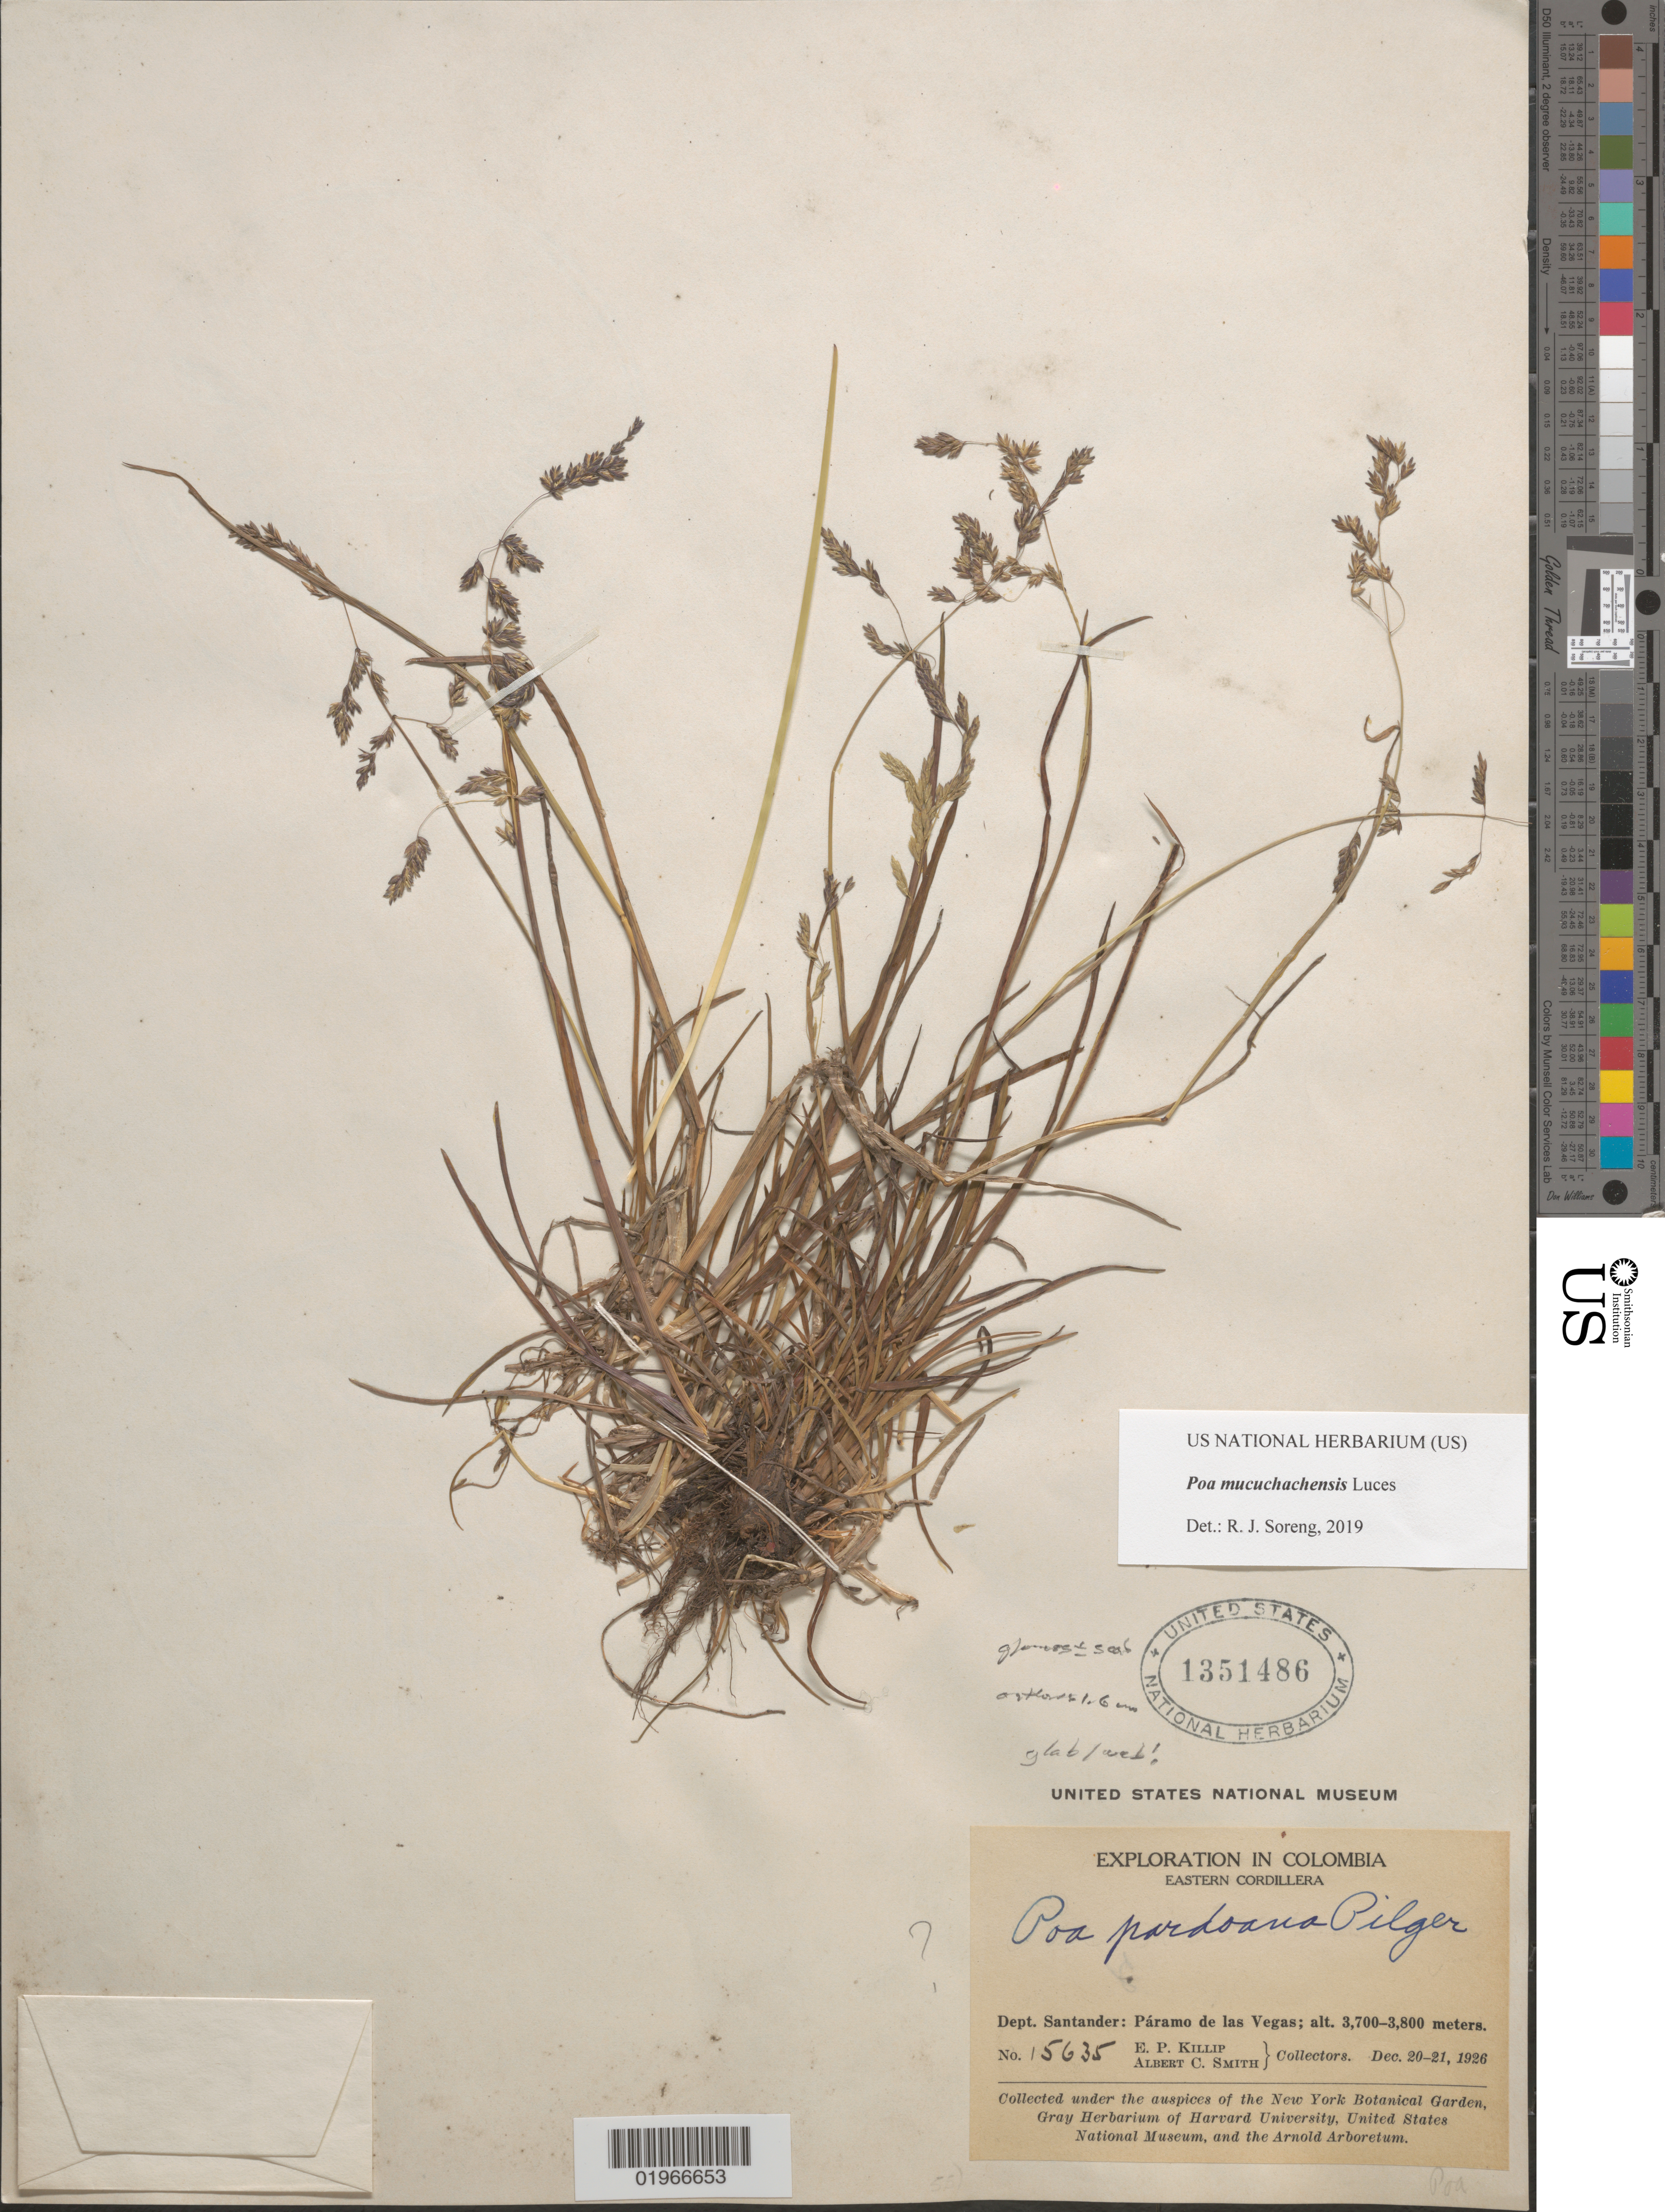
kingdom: Plantae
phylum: Tracheophyta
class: Liliopsida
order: Poales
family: Poaceae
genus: Poa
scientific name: Poa mucuchachensis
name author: Luces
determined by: Soreng, Robert J., Research Associate (BOT), Smithsonian Institution - National Museum of Natural History (UNITED STATES)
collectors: E. P. Killip & A. C. Smith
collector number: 15635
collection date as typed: Dec. 20-21, 1926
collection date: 1926-12-20/1926-12-21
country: Colombia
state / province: Santander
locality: Páramo de la Vegas.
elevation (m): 3700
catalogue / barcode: US 1351486